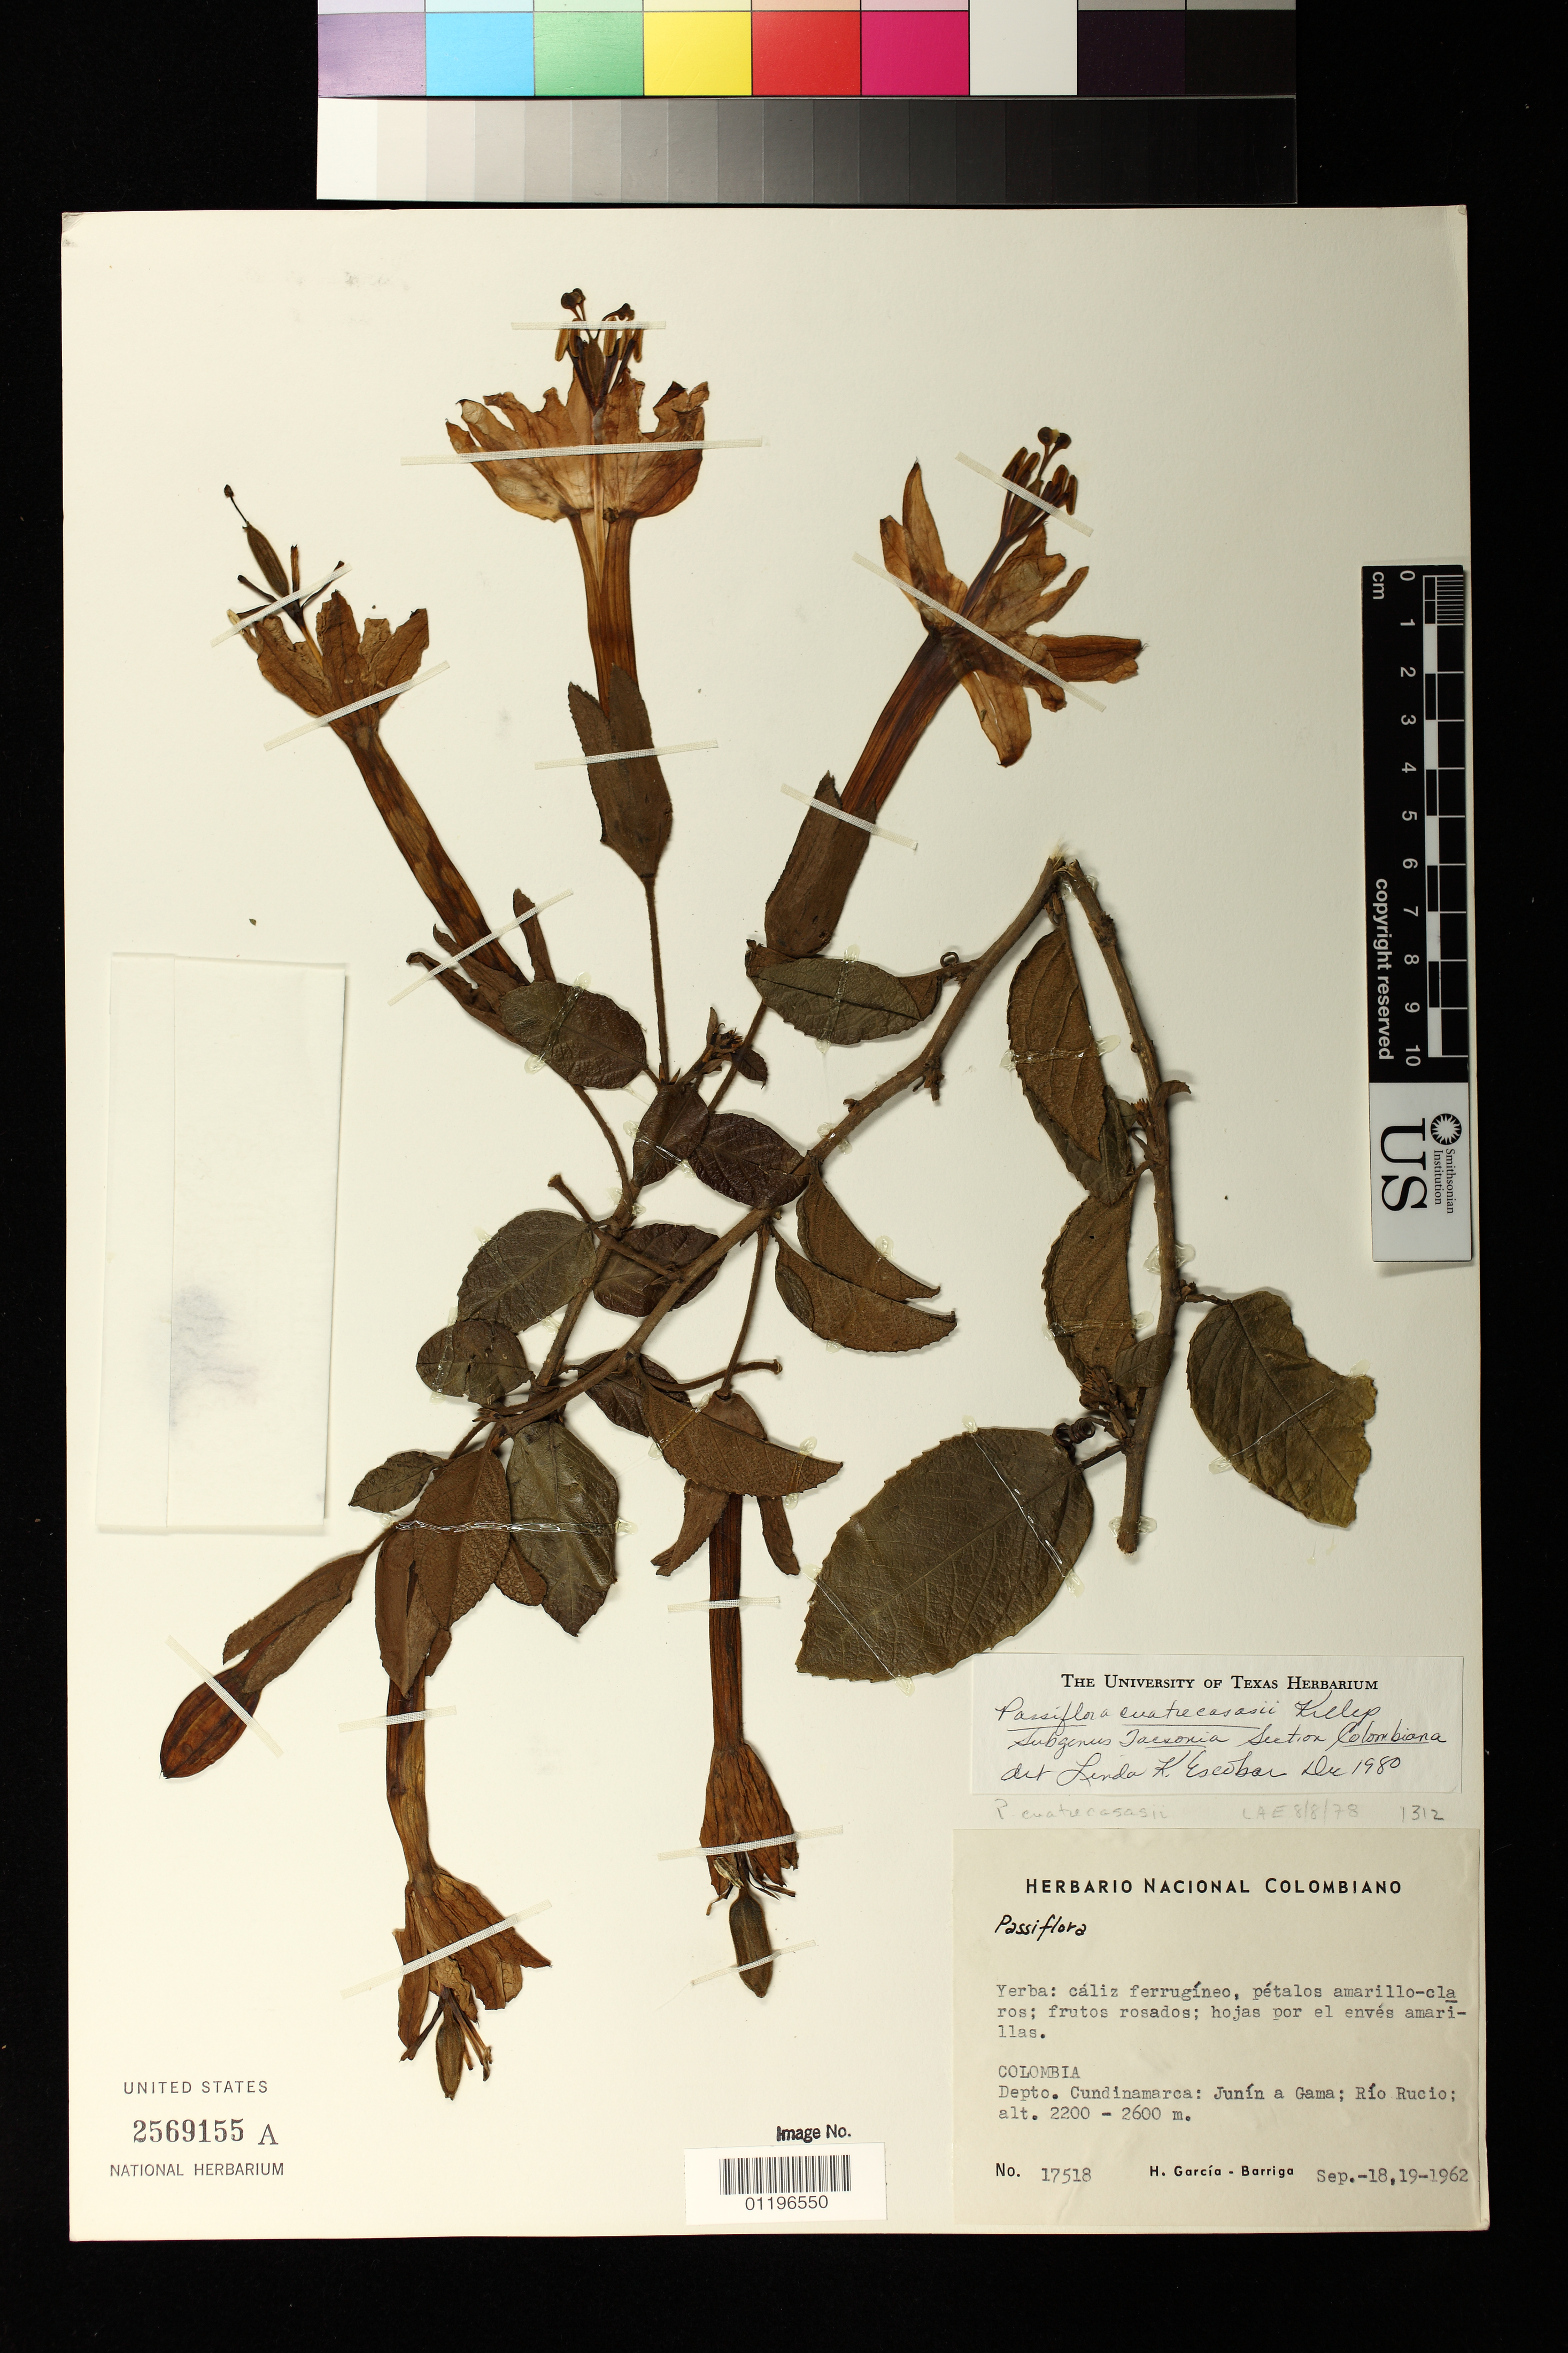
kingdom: Plantae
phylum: Tracheophyta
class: Magnoliopsida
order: Malpighiales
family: Passifloraceae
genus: Passiflora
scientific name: Passiflora cuatrecasasii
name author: Killip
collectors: H. García Barriga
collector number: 17518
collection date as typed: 18 Sep 1962 to 19 Sep 1962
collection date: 1962-09-18/1962-09-19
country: Colombia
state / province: Cundinamarca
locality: Junín a Gama; Rio Rucio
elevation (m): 2200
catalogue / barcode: US 2569155A